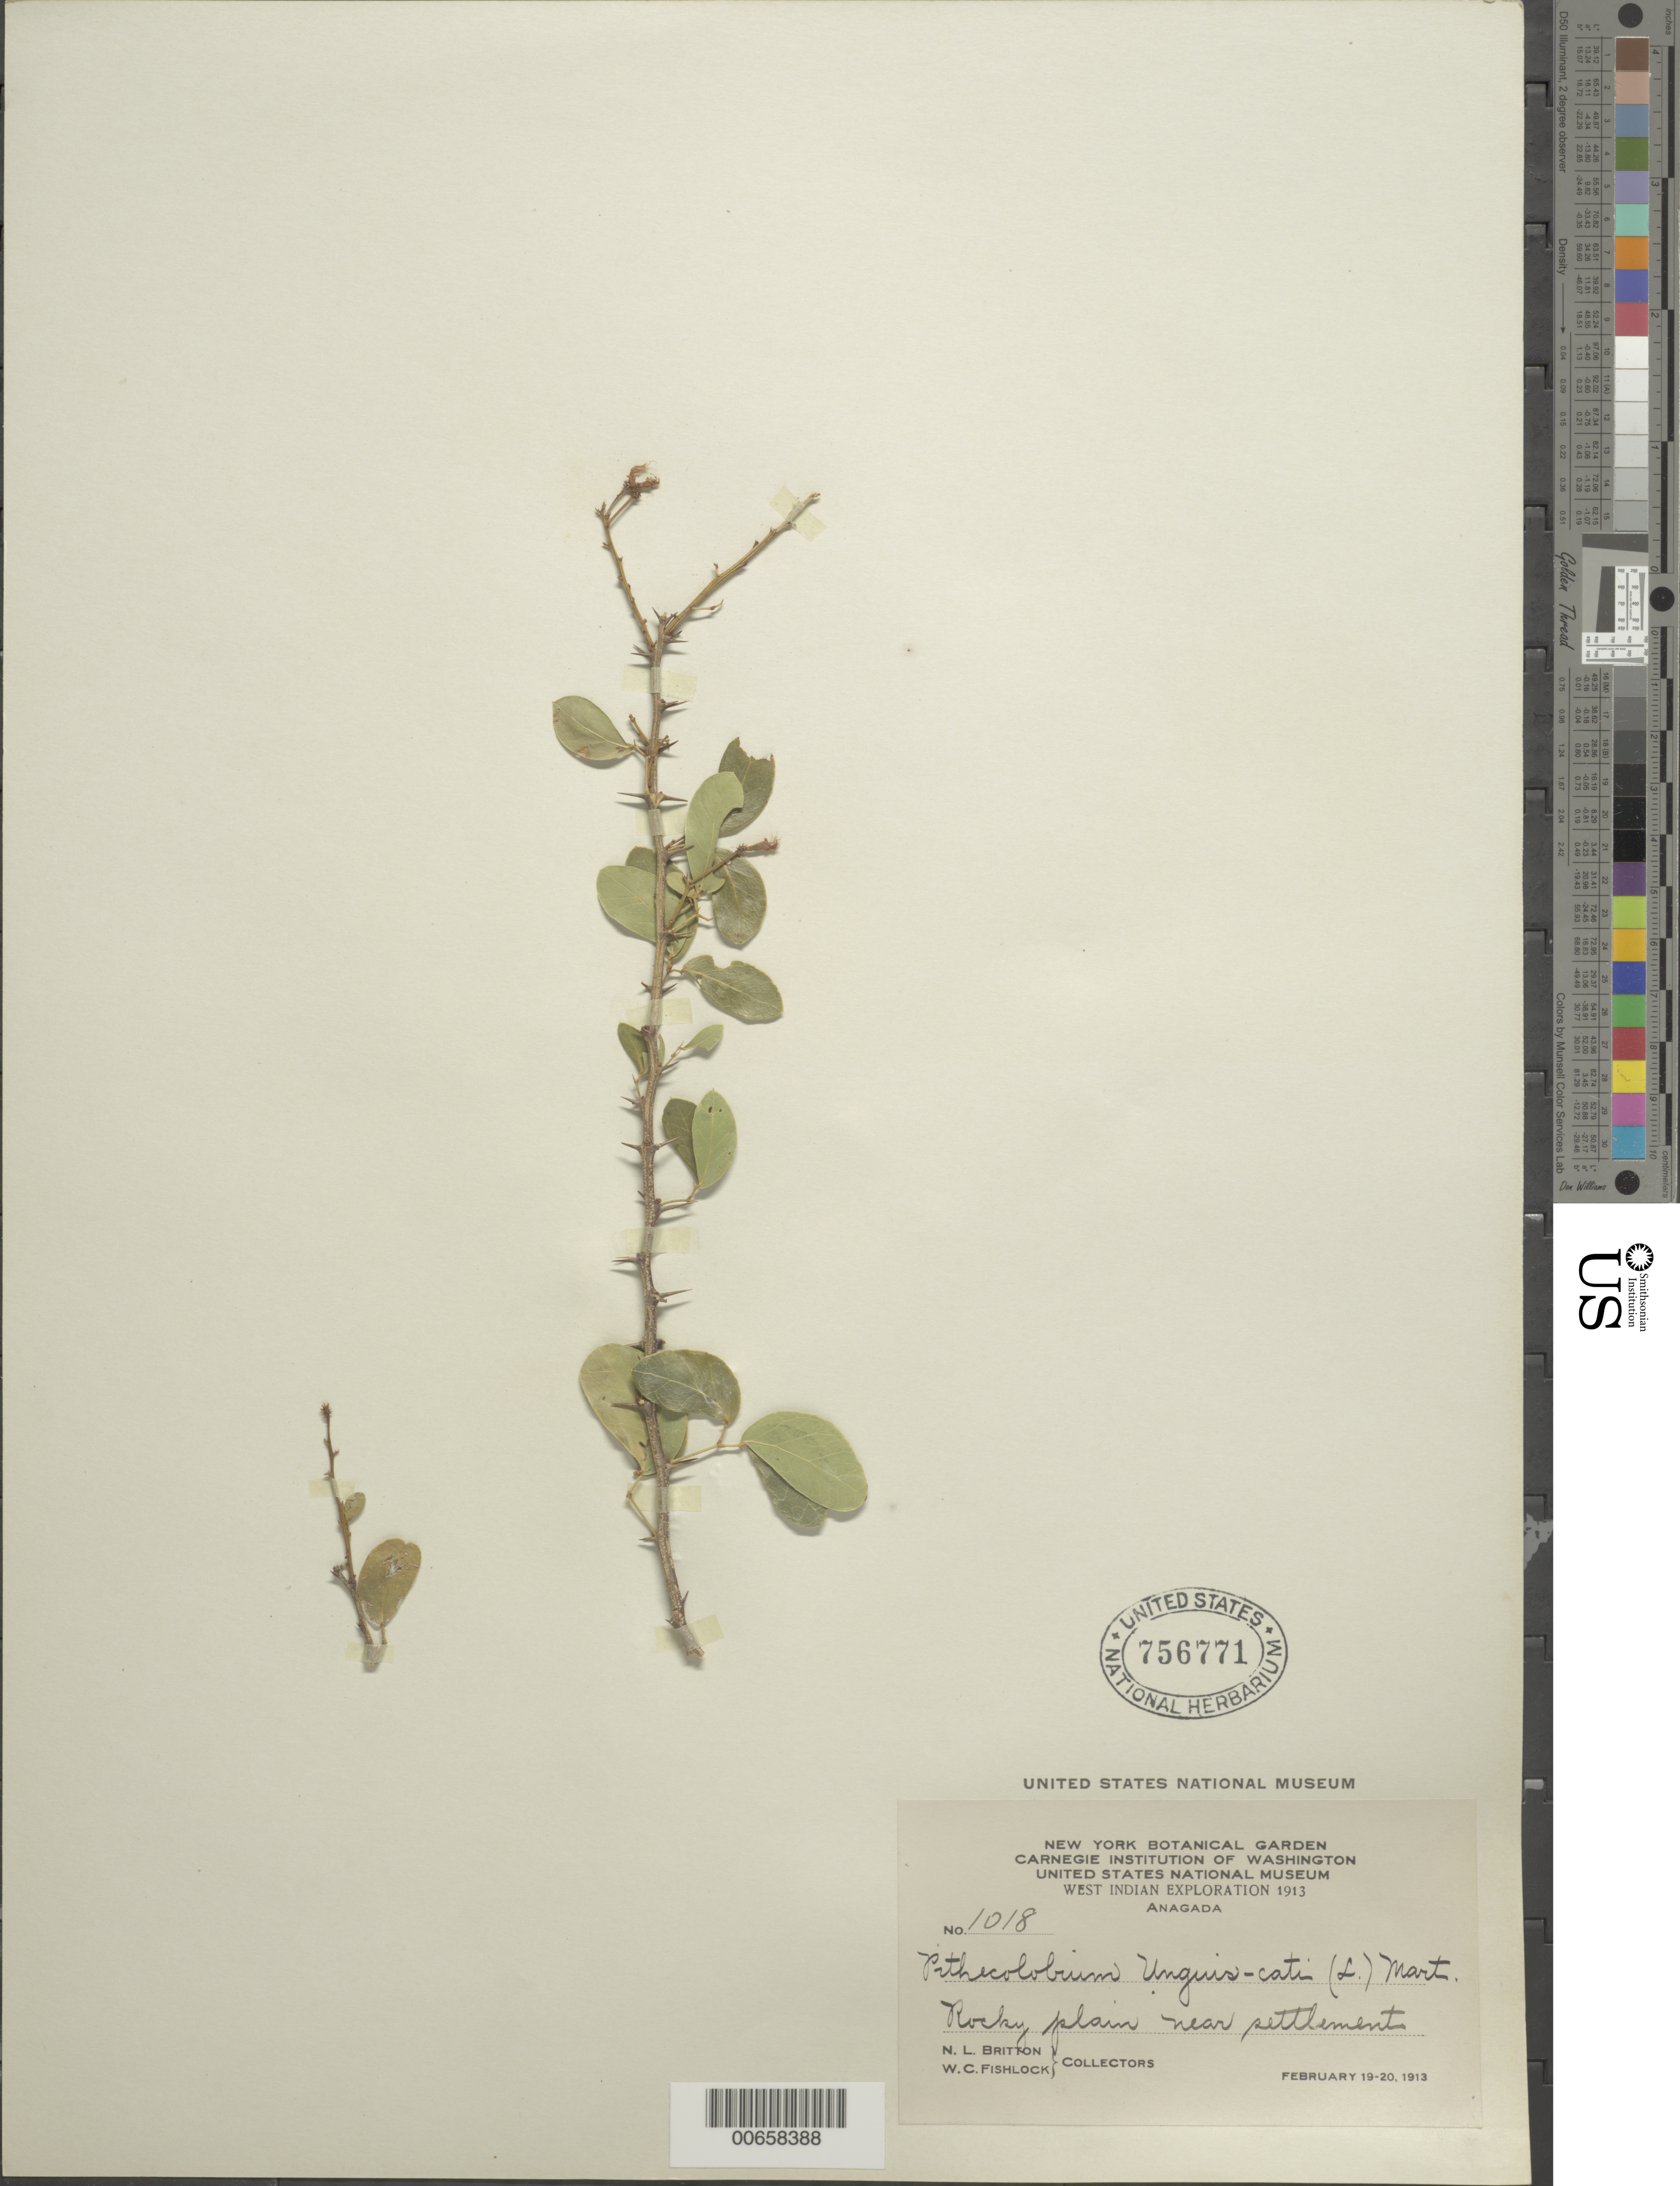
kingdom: Plantae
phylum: Tracheophyta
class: Magnoliopsida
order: Fabales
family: Fabaceae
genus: Pithecellobium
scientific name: Pithecellobium unguis-cati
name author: (L.) Benth.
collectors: N. Britton & W. Fishlock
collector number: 1018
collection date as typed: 19 Feb 1913 and 20 Feb 1913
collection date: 1913-02-19,1913-02-20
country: British Virgin Islands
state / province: Anegada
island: Anegada Island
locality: Settlement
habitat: Rocky plain near settlement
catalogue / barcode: US 756771